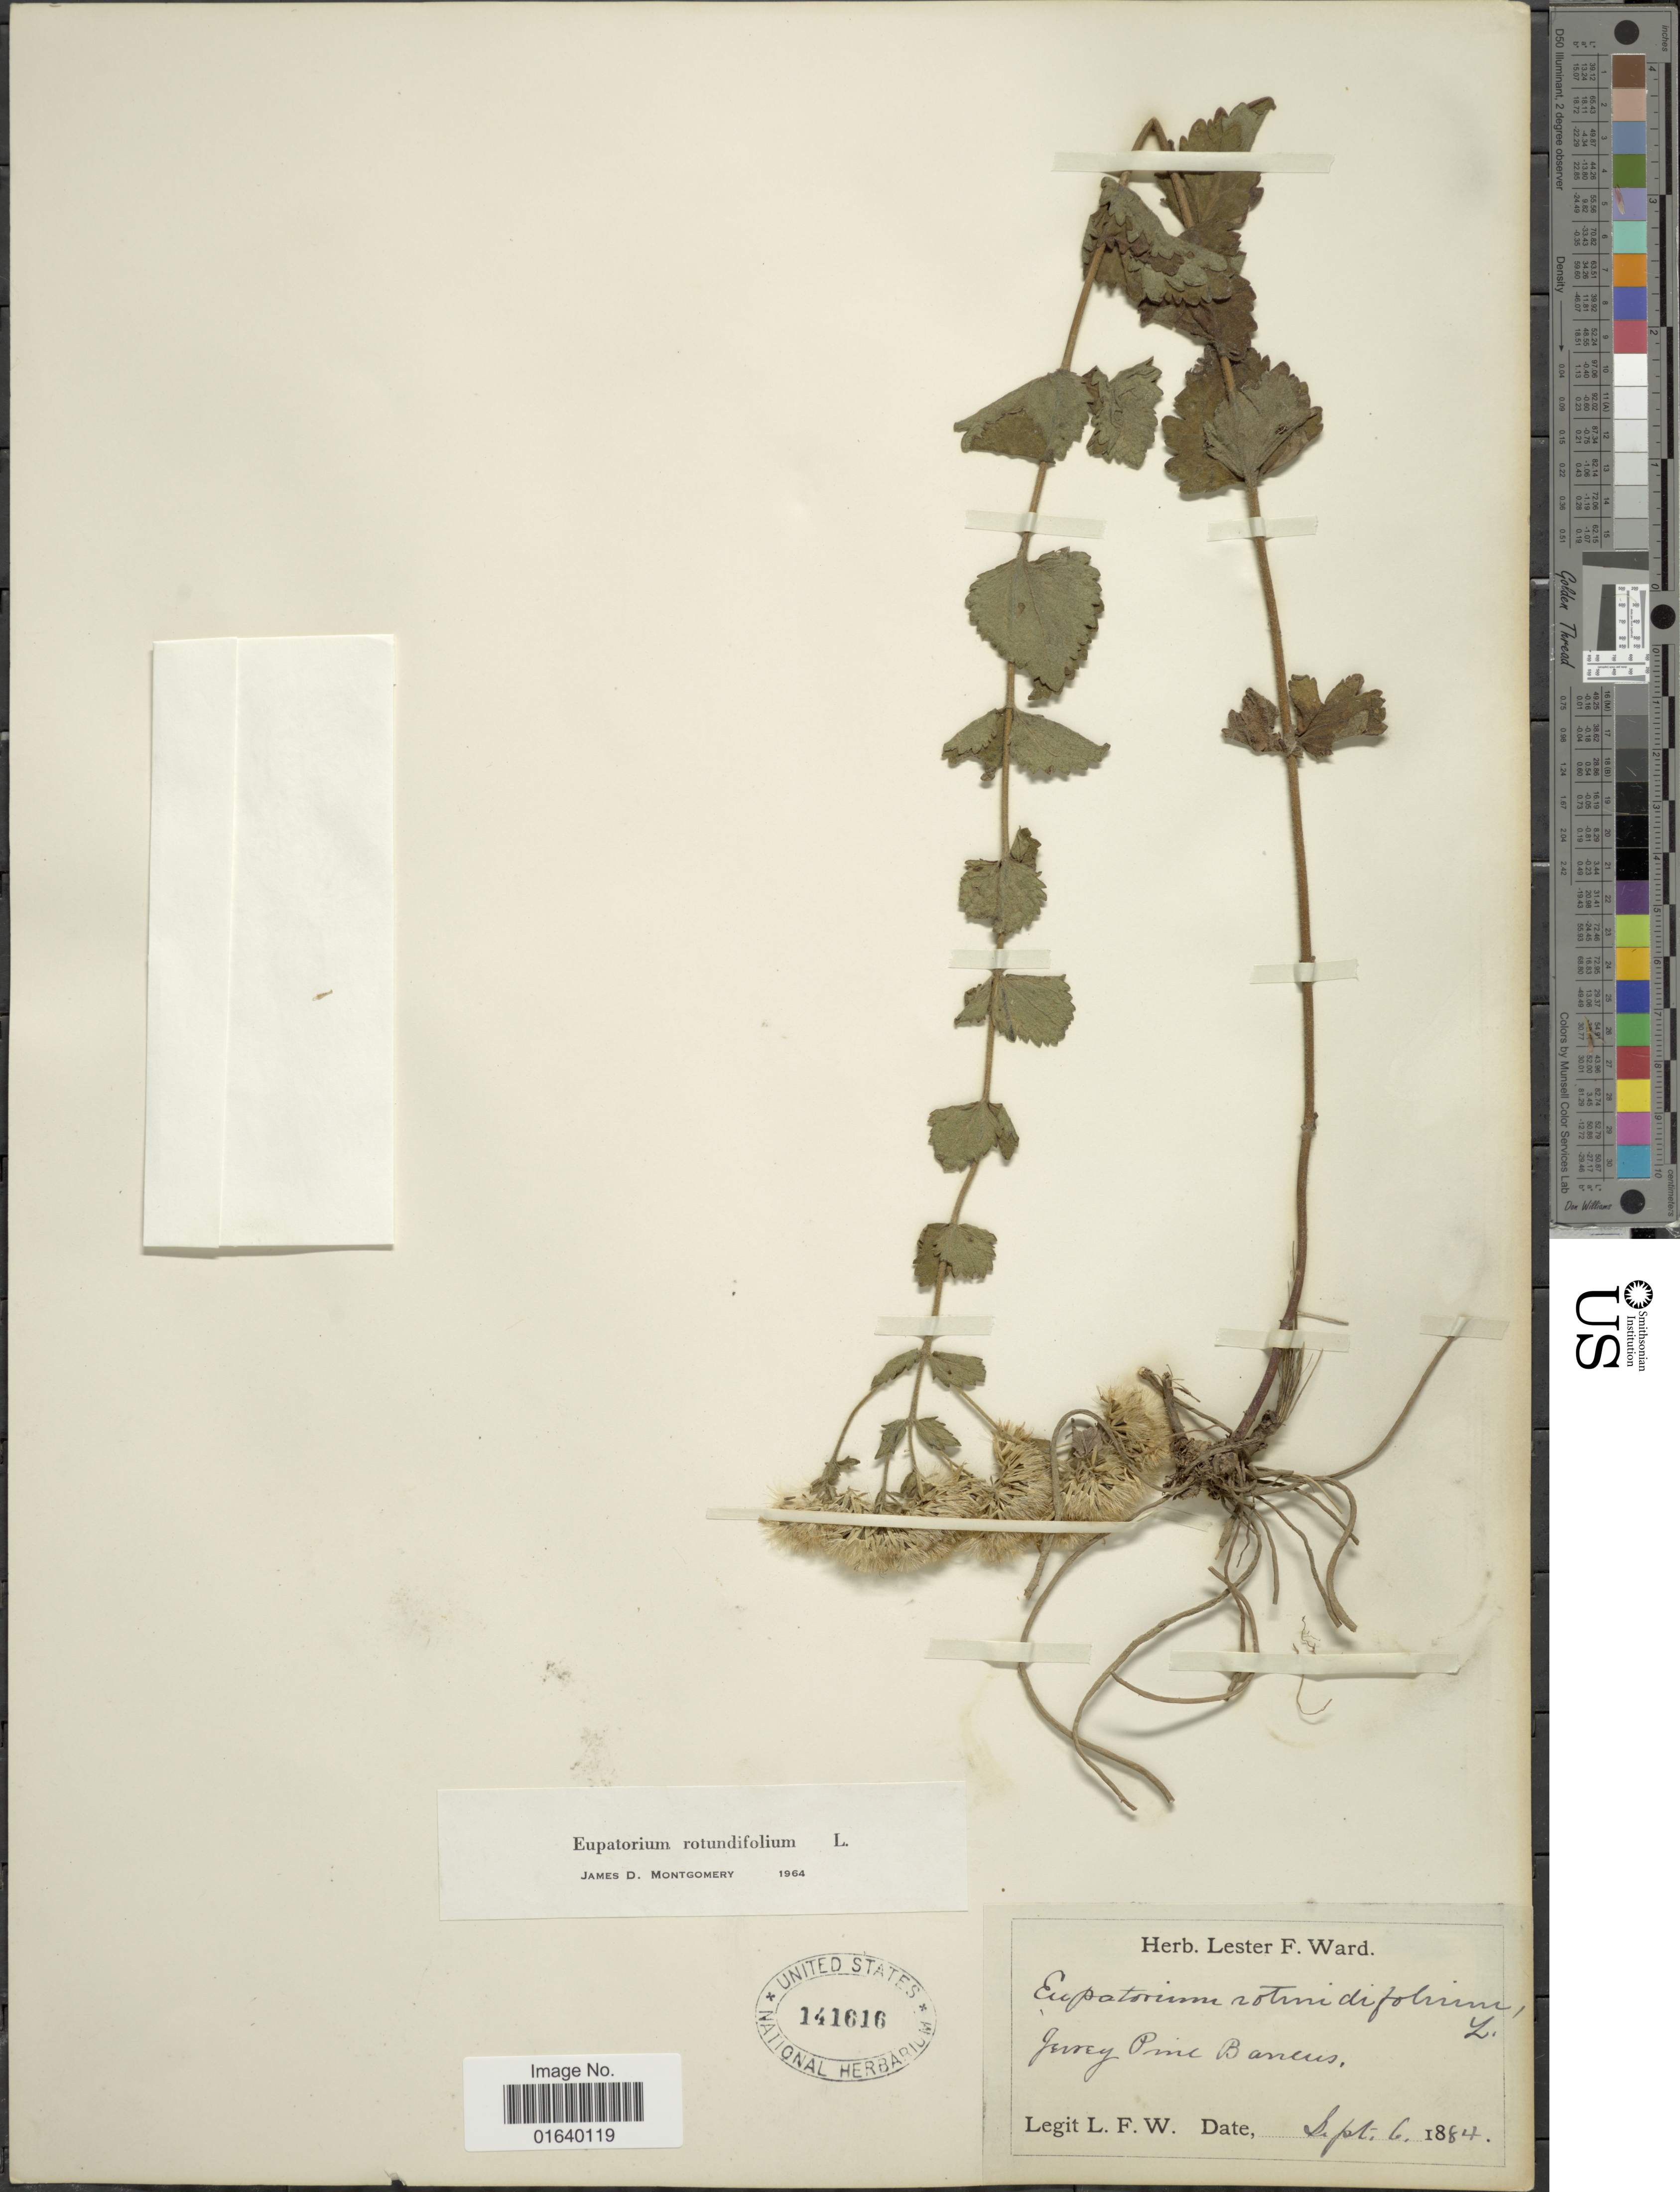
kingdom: Plantae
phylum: Tracheophyta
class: Magnoliopsida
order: Asterales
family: Asteraceae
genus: Eupatorium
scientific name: Eupatorium rotundifolium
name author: L.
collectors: L. F. Ward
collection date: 1884-09-06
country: United States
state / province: New Jersey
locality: Jersey Pine Barrens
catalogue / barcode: US 141616